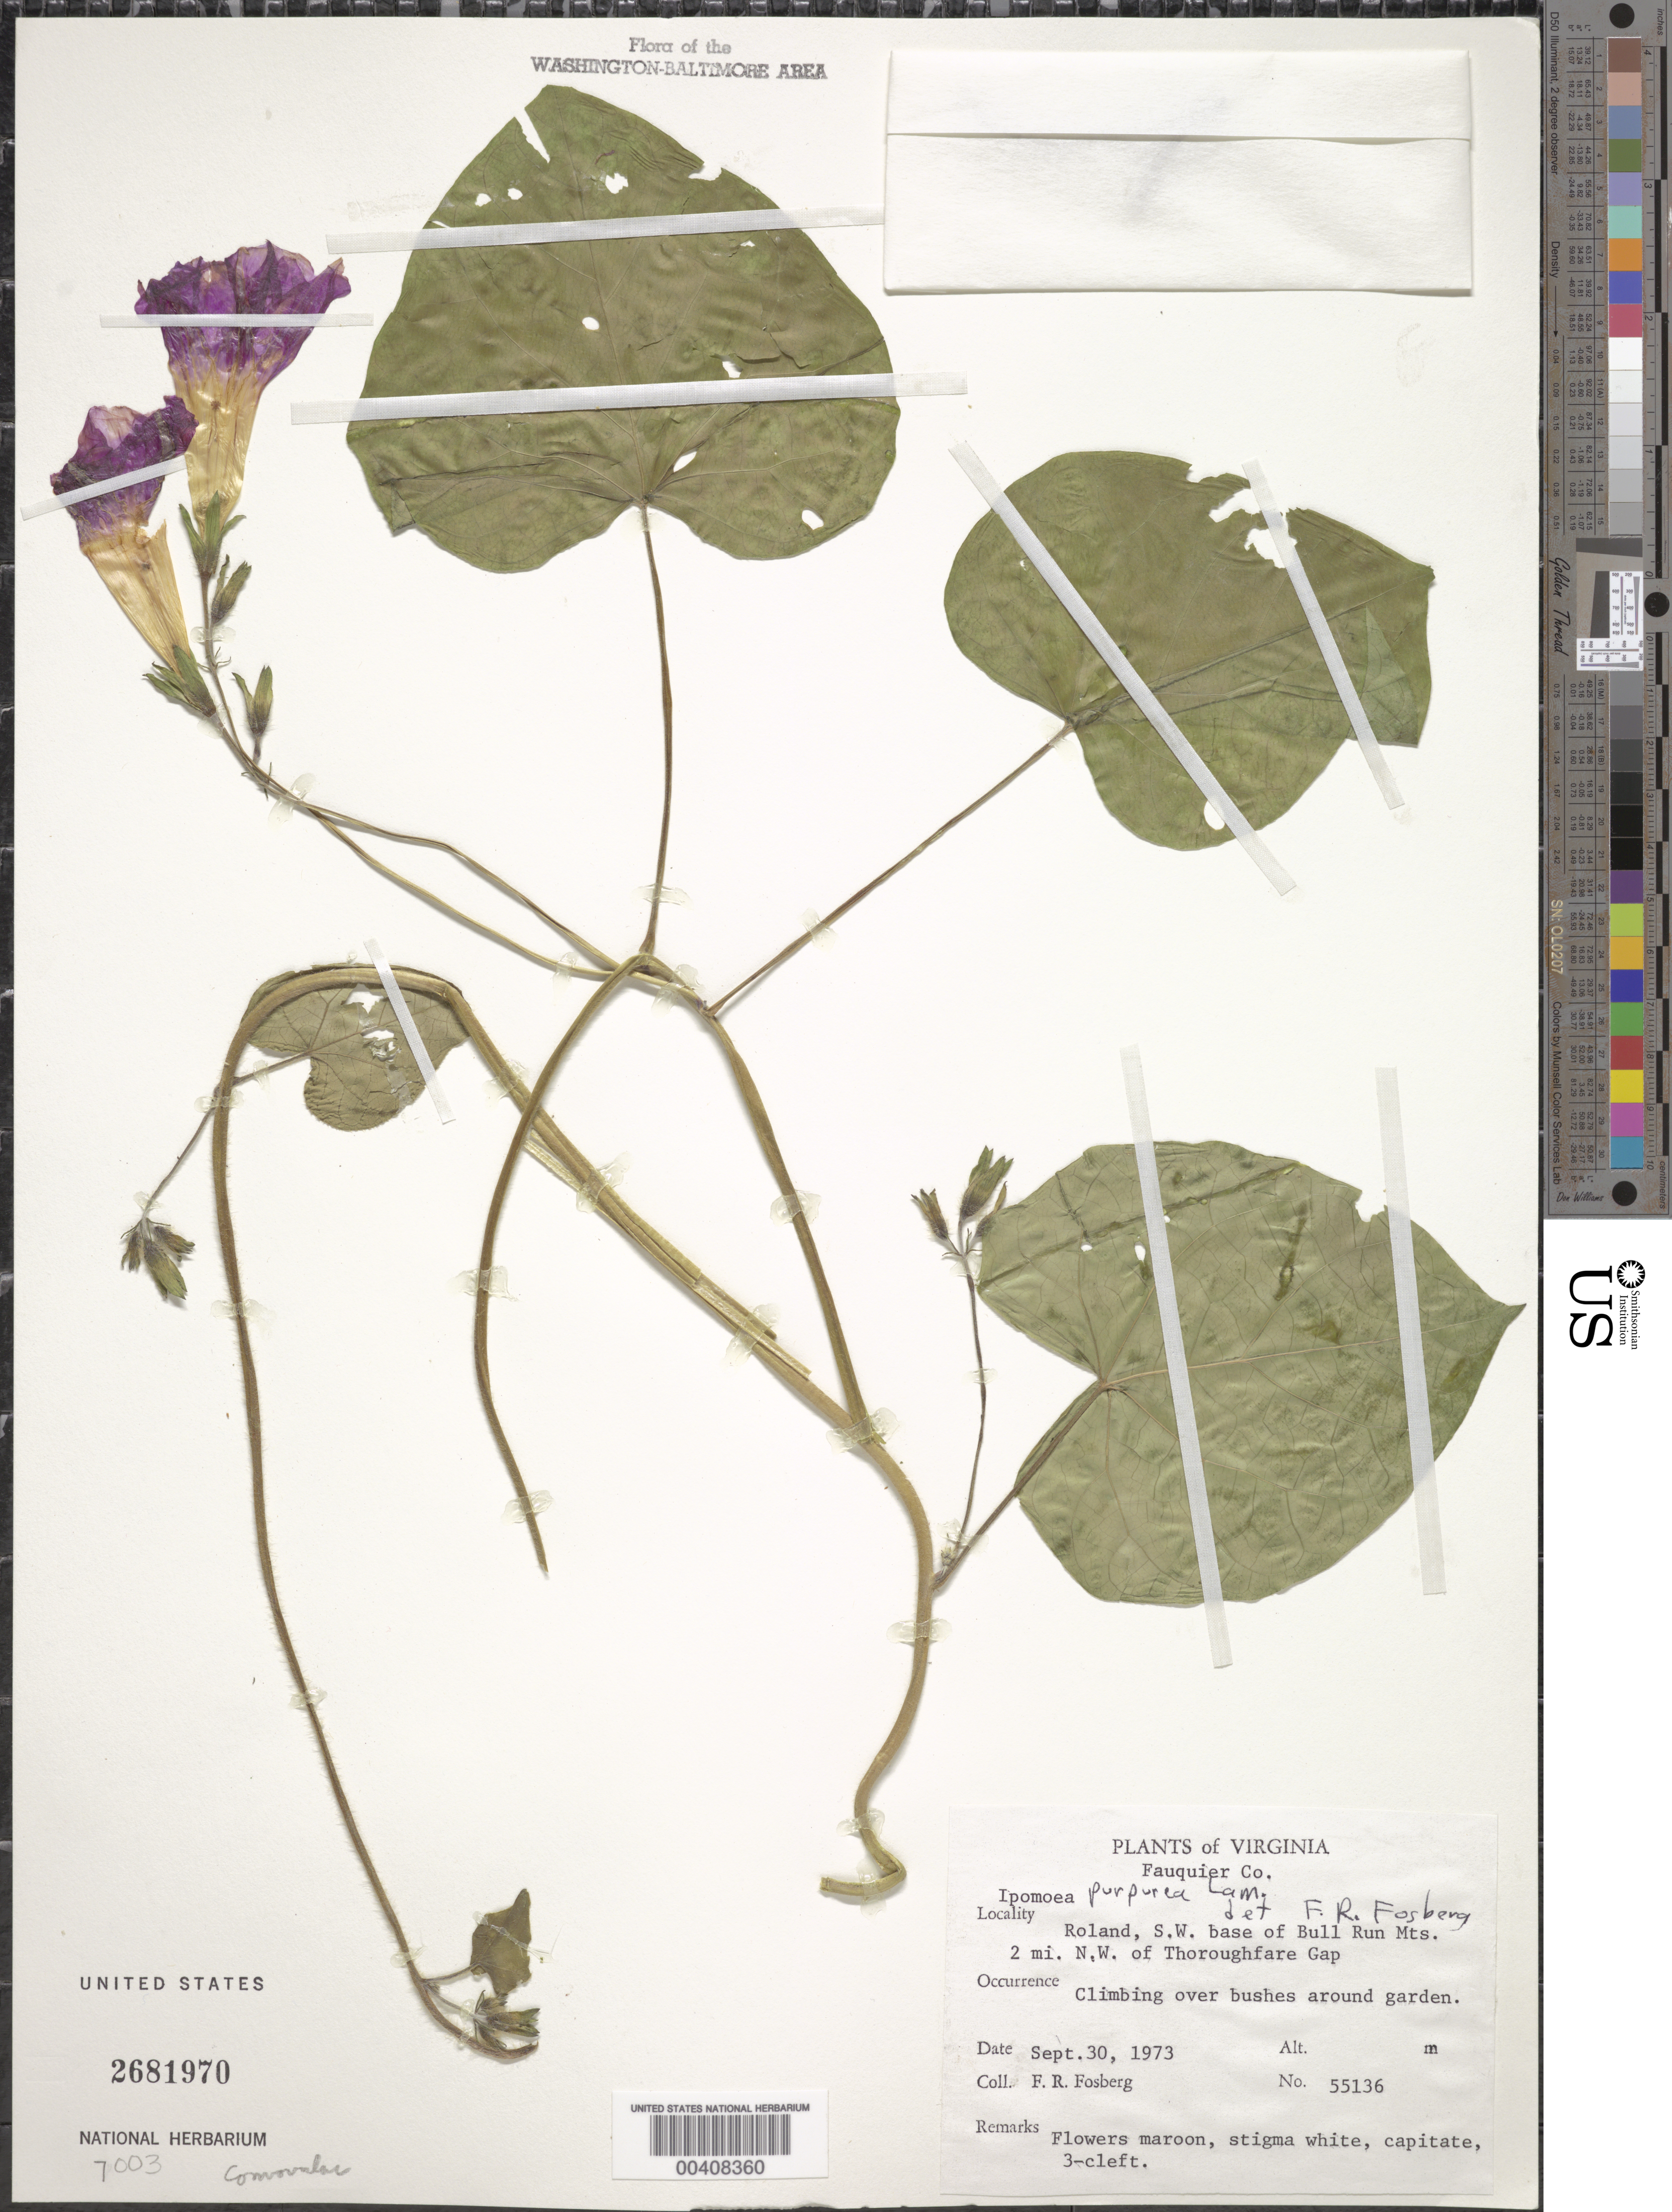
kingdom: Plantae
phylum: Tracheophyta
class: Magnoliopsida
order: Solanales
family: Convolvulaceae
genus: Ipomoea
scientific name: Ipomoea purpurea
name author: (L.) Roth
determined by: Fosberg, F. R.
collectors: F. R. Fosberg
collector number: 55136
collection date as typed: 30 Sep 1973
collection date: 1973-09-30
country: United States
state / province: Virginia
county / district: Fauquier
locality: Roland, SW base of Bull Run Mts., 2 mi. NW of Thoroughfare Gap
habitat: On bushes around garden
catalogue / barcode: US 2681970